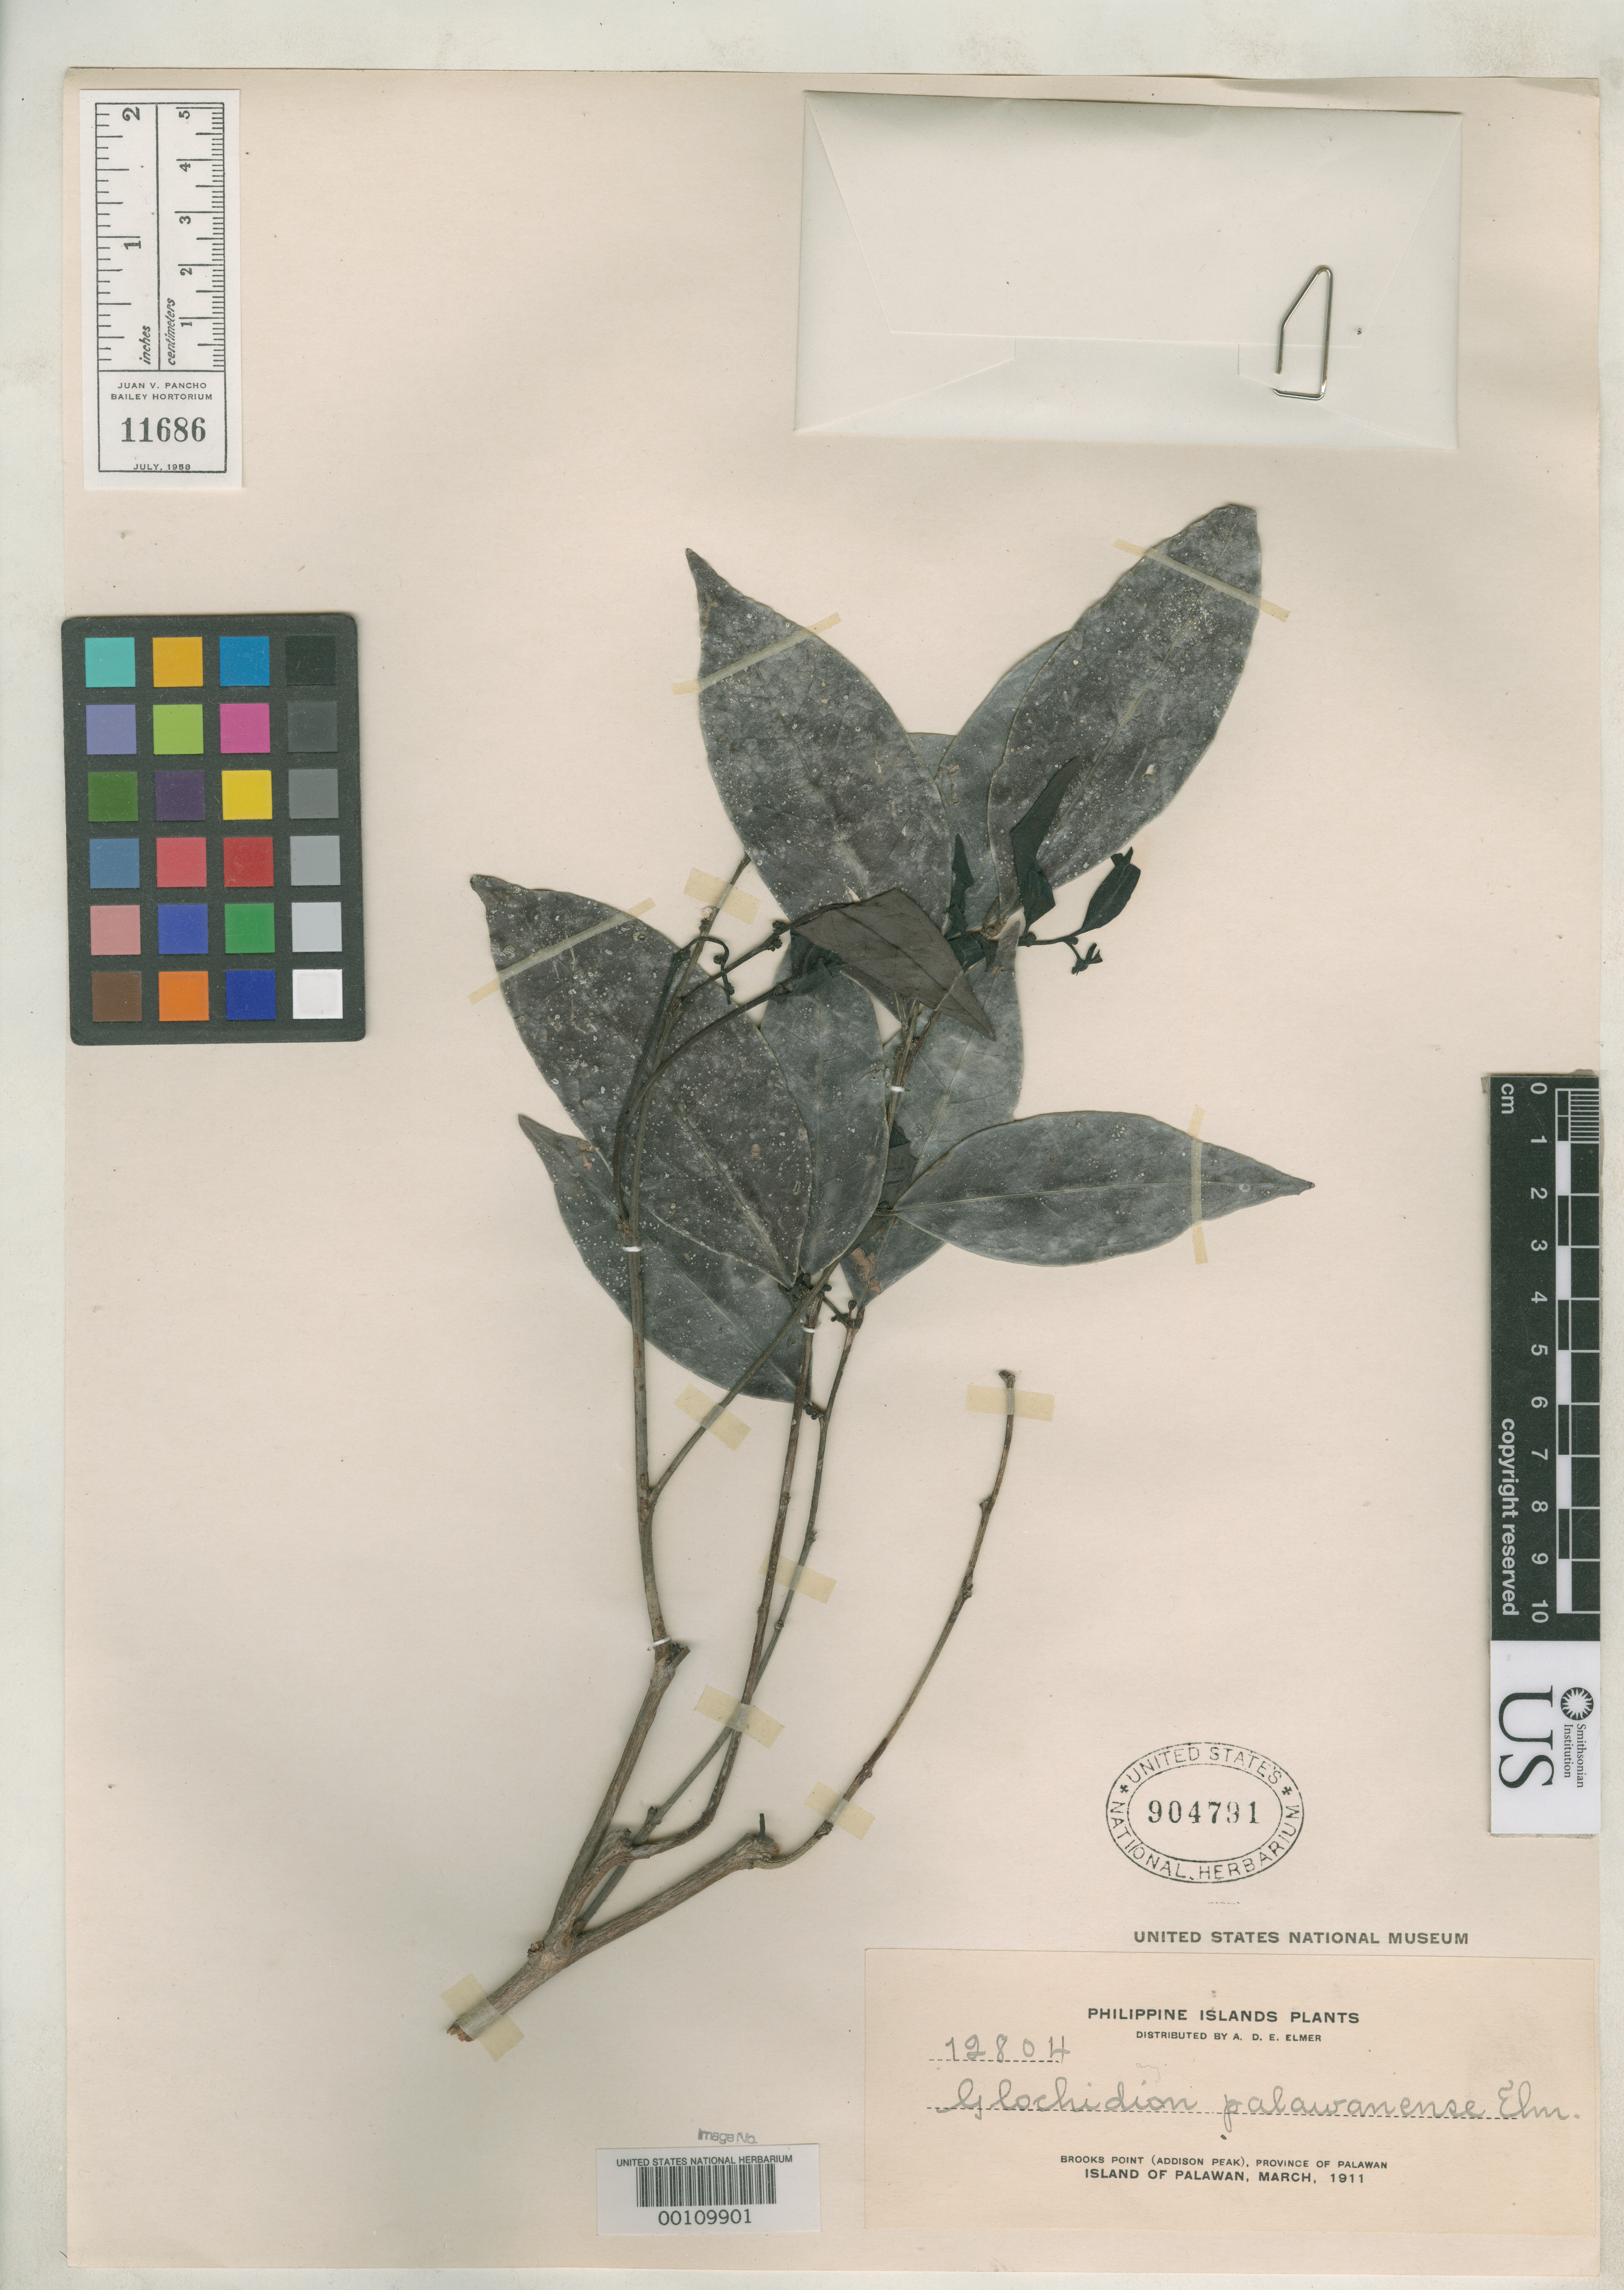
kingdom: Plantae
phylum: Tracheophyta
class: Magnoliopsida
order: Malpighiales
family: Phyllanthaceae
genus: Glochidion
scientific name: Glochidion palawanense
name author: Elmer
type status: Isotype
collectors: A. D. E. Elmer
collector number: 12804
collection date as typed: Mar 1911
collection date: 1911-03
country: Philippines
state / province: Mimaropa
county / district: Palawan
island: Palawan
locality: Brookes Point (Addison Peak).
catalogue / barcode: US 904791